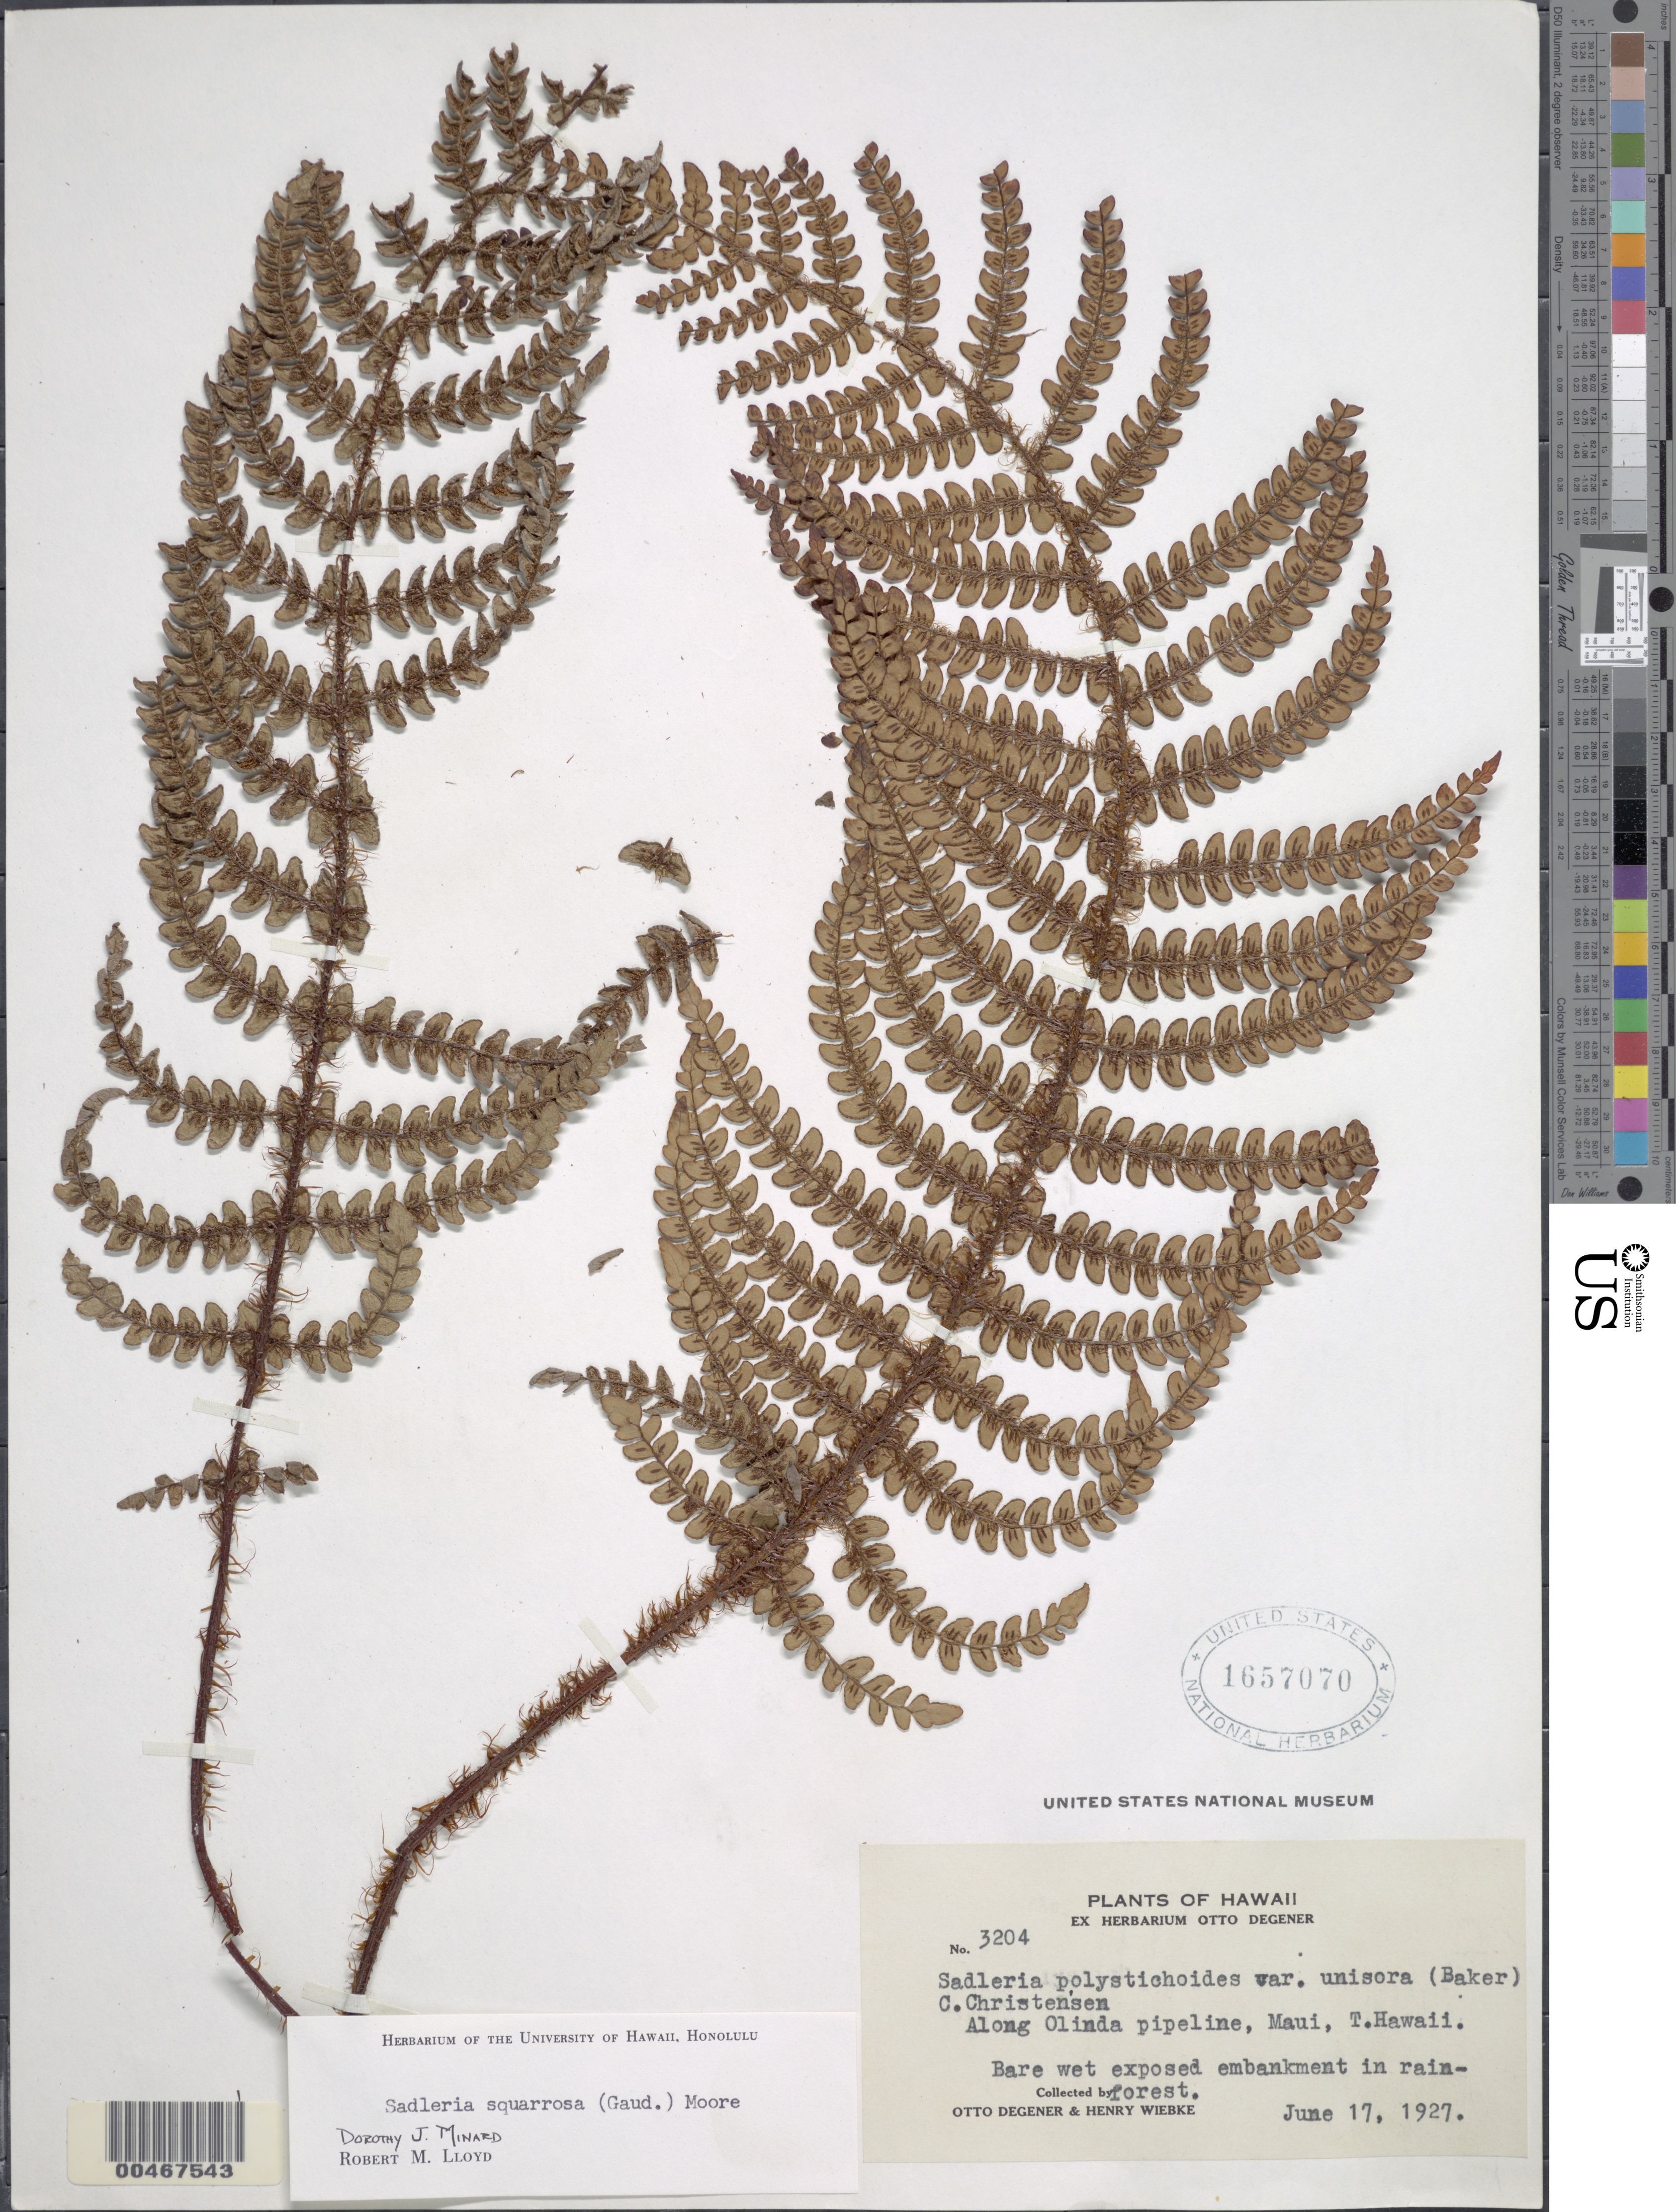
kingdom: Plantae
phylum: Tracheophyta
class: Polypodiopsida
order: Polypodiales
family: Blechnaceae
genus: Sadleria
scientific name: Sadleria squarrosa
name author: (Gaudich.) T. Moore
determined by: Minard, D. J.; Lloyd, R. M.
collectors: O. Degener & H. Wiebke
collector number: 3204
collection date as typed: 17 Jun 1927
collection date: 1927-06-17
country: United States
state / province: Hawaii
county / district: Maui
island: Maui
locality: Along Olinda pipeline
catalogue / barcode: US 1657070